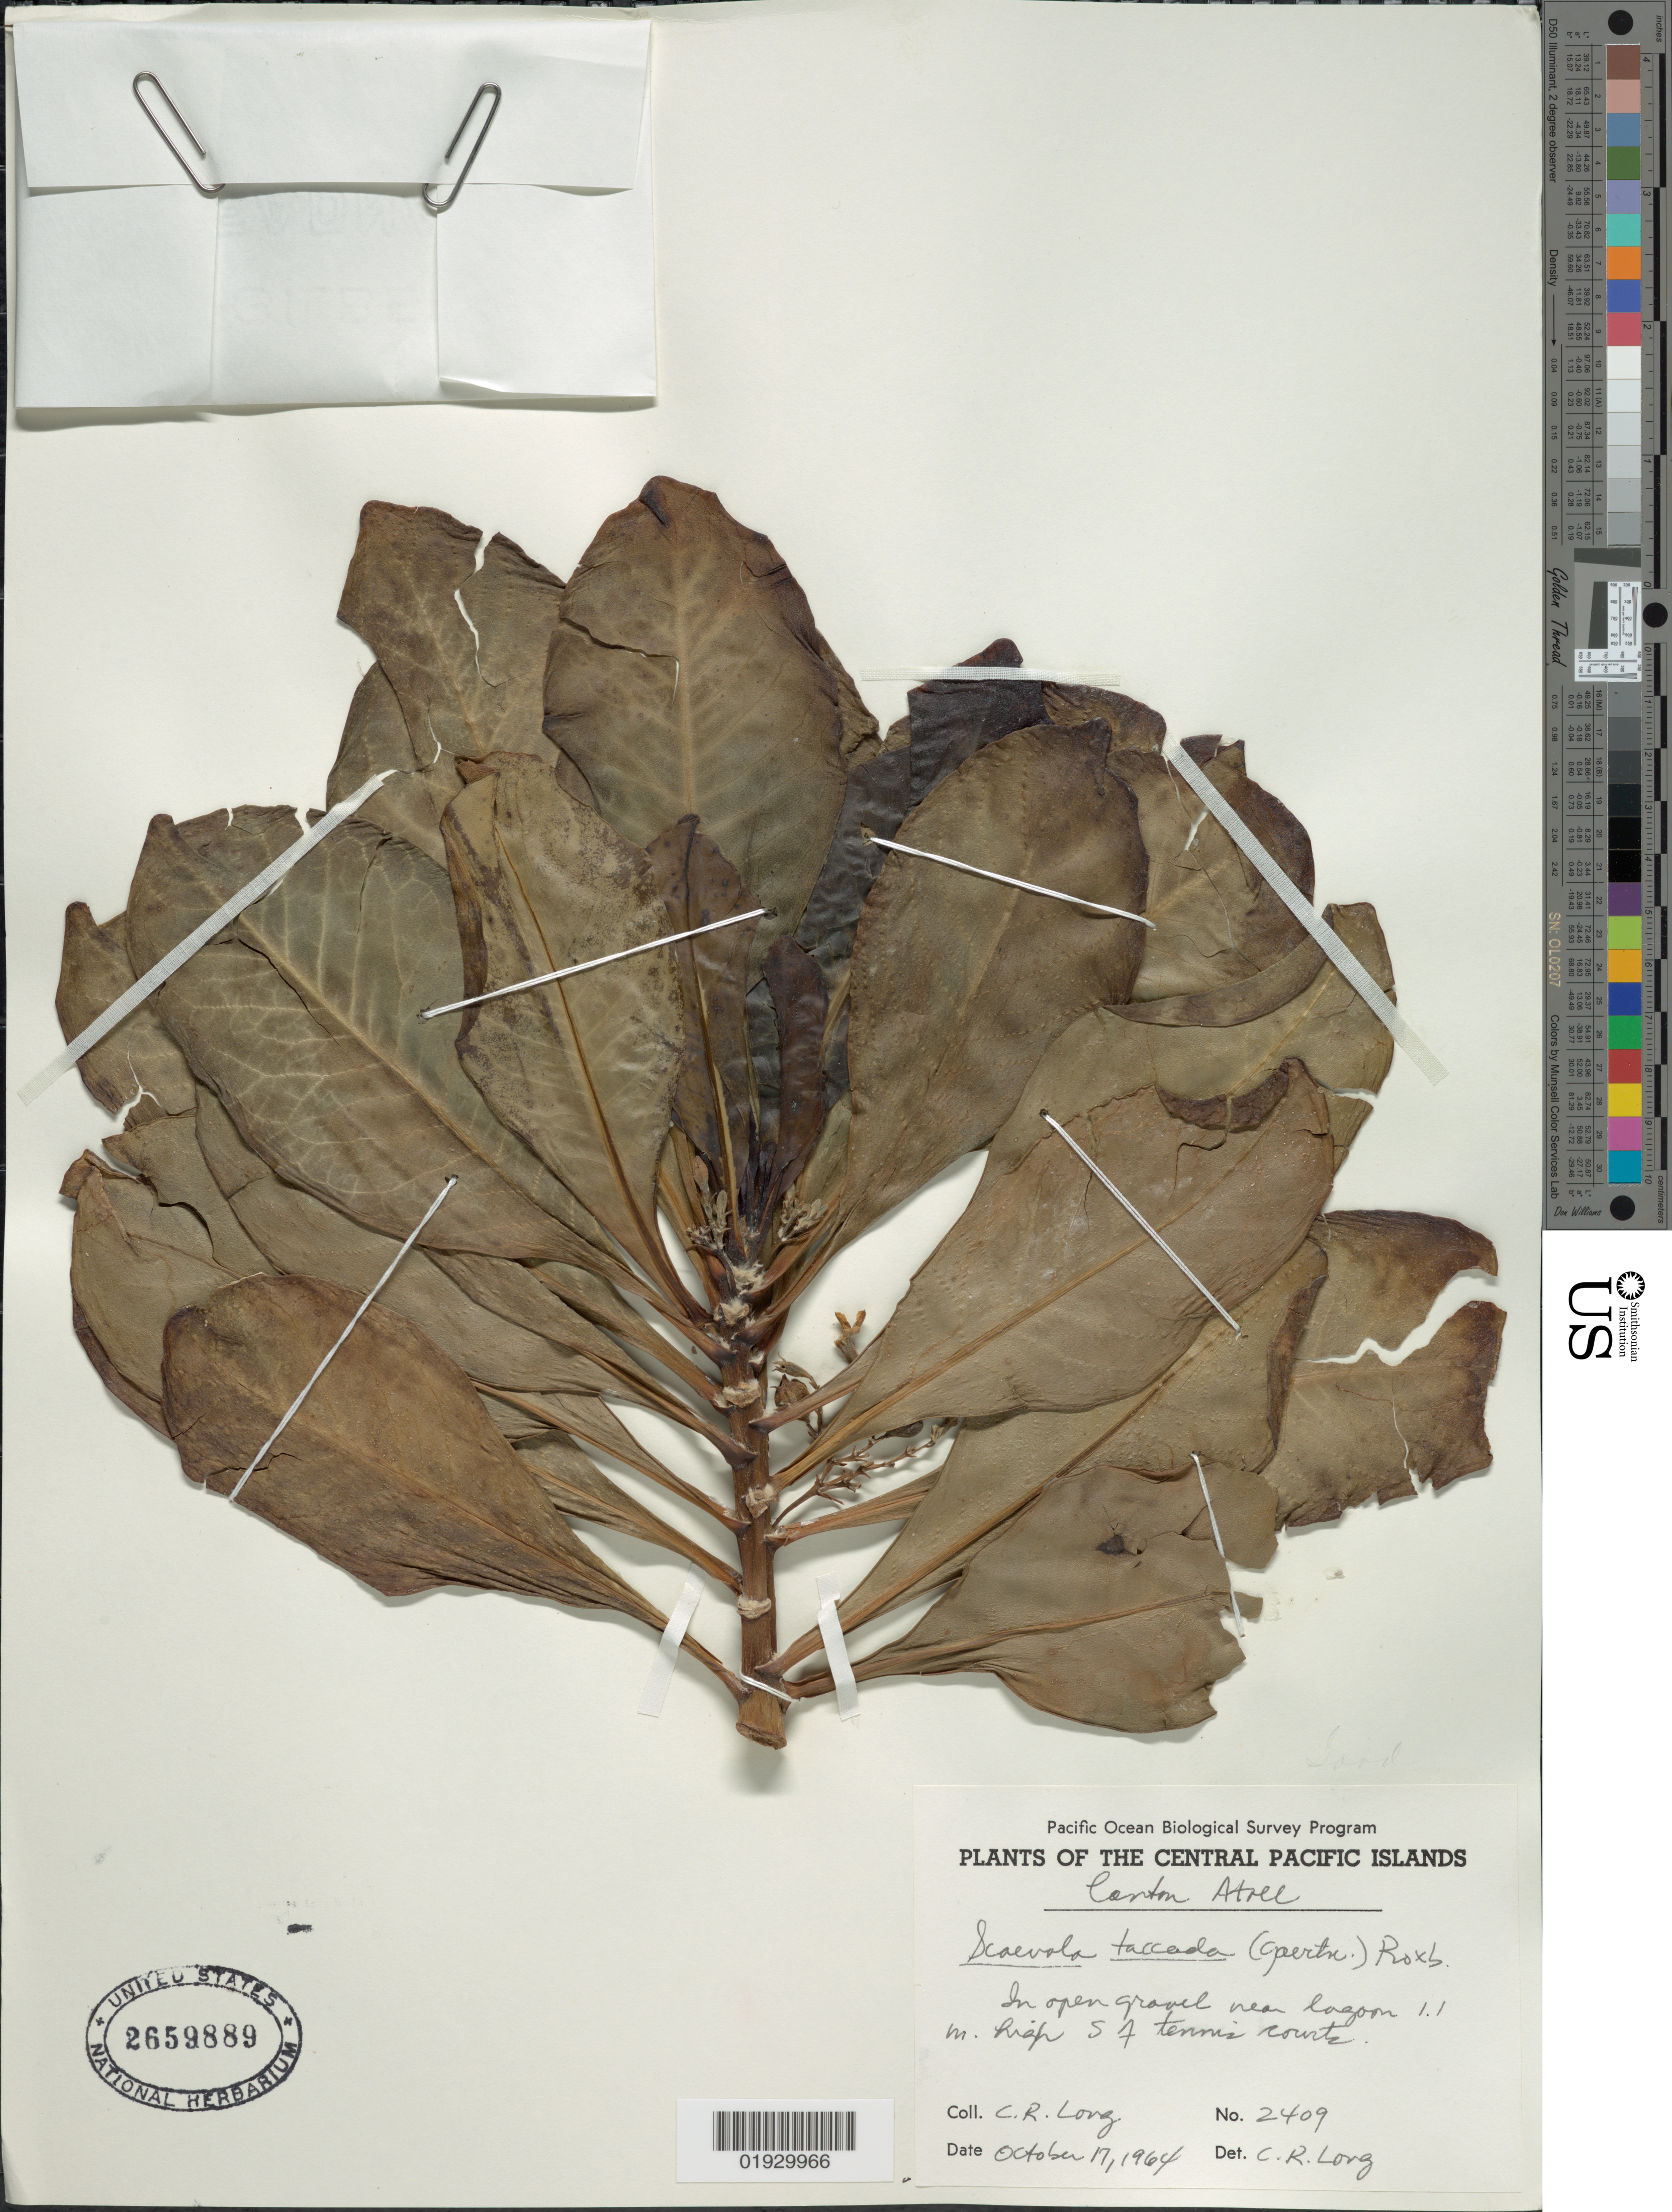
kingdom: Plantae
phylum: Tracheophyta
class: Magnoliopsida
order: Asterales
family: Goodeniaceae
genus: Scaevola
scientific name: Scaevola taccada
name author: (Gaertn.) Roxb.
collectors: C. R. Long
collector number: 2409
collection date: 1964-10-17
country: Kiribati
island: Kanton [Canton] Atoll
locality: Central Pacific Islands, Canton Atoll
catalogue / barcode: US 2659889